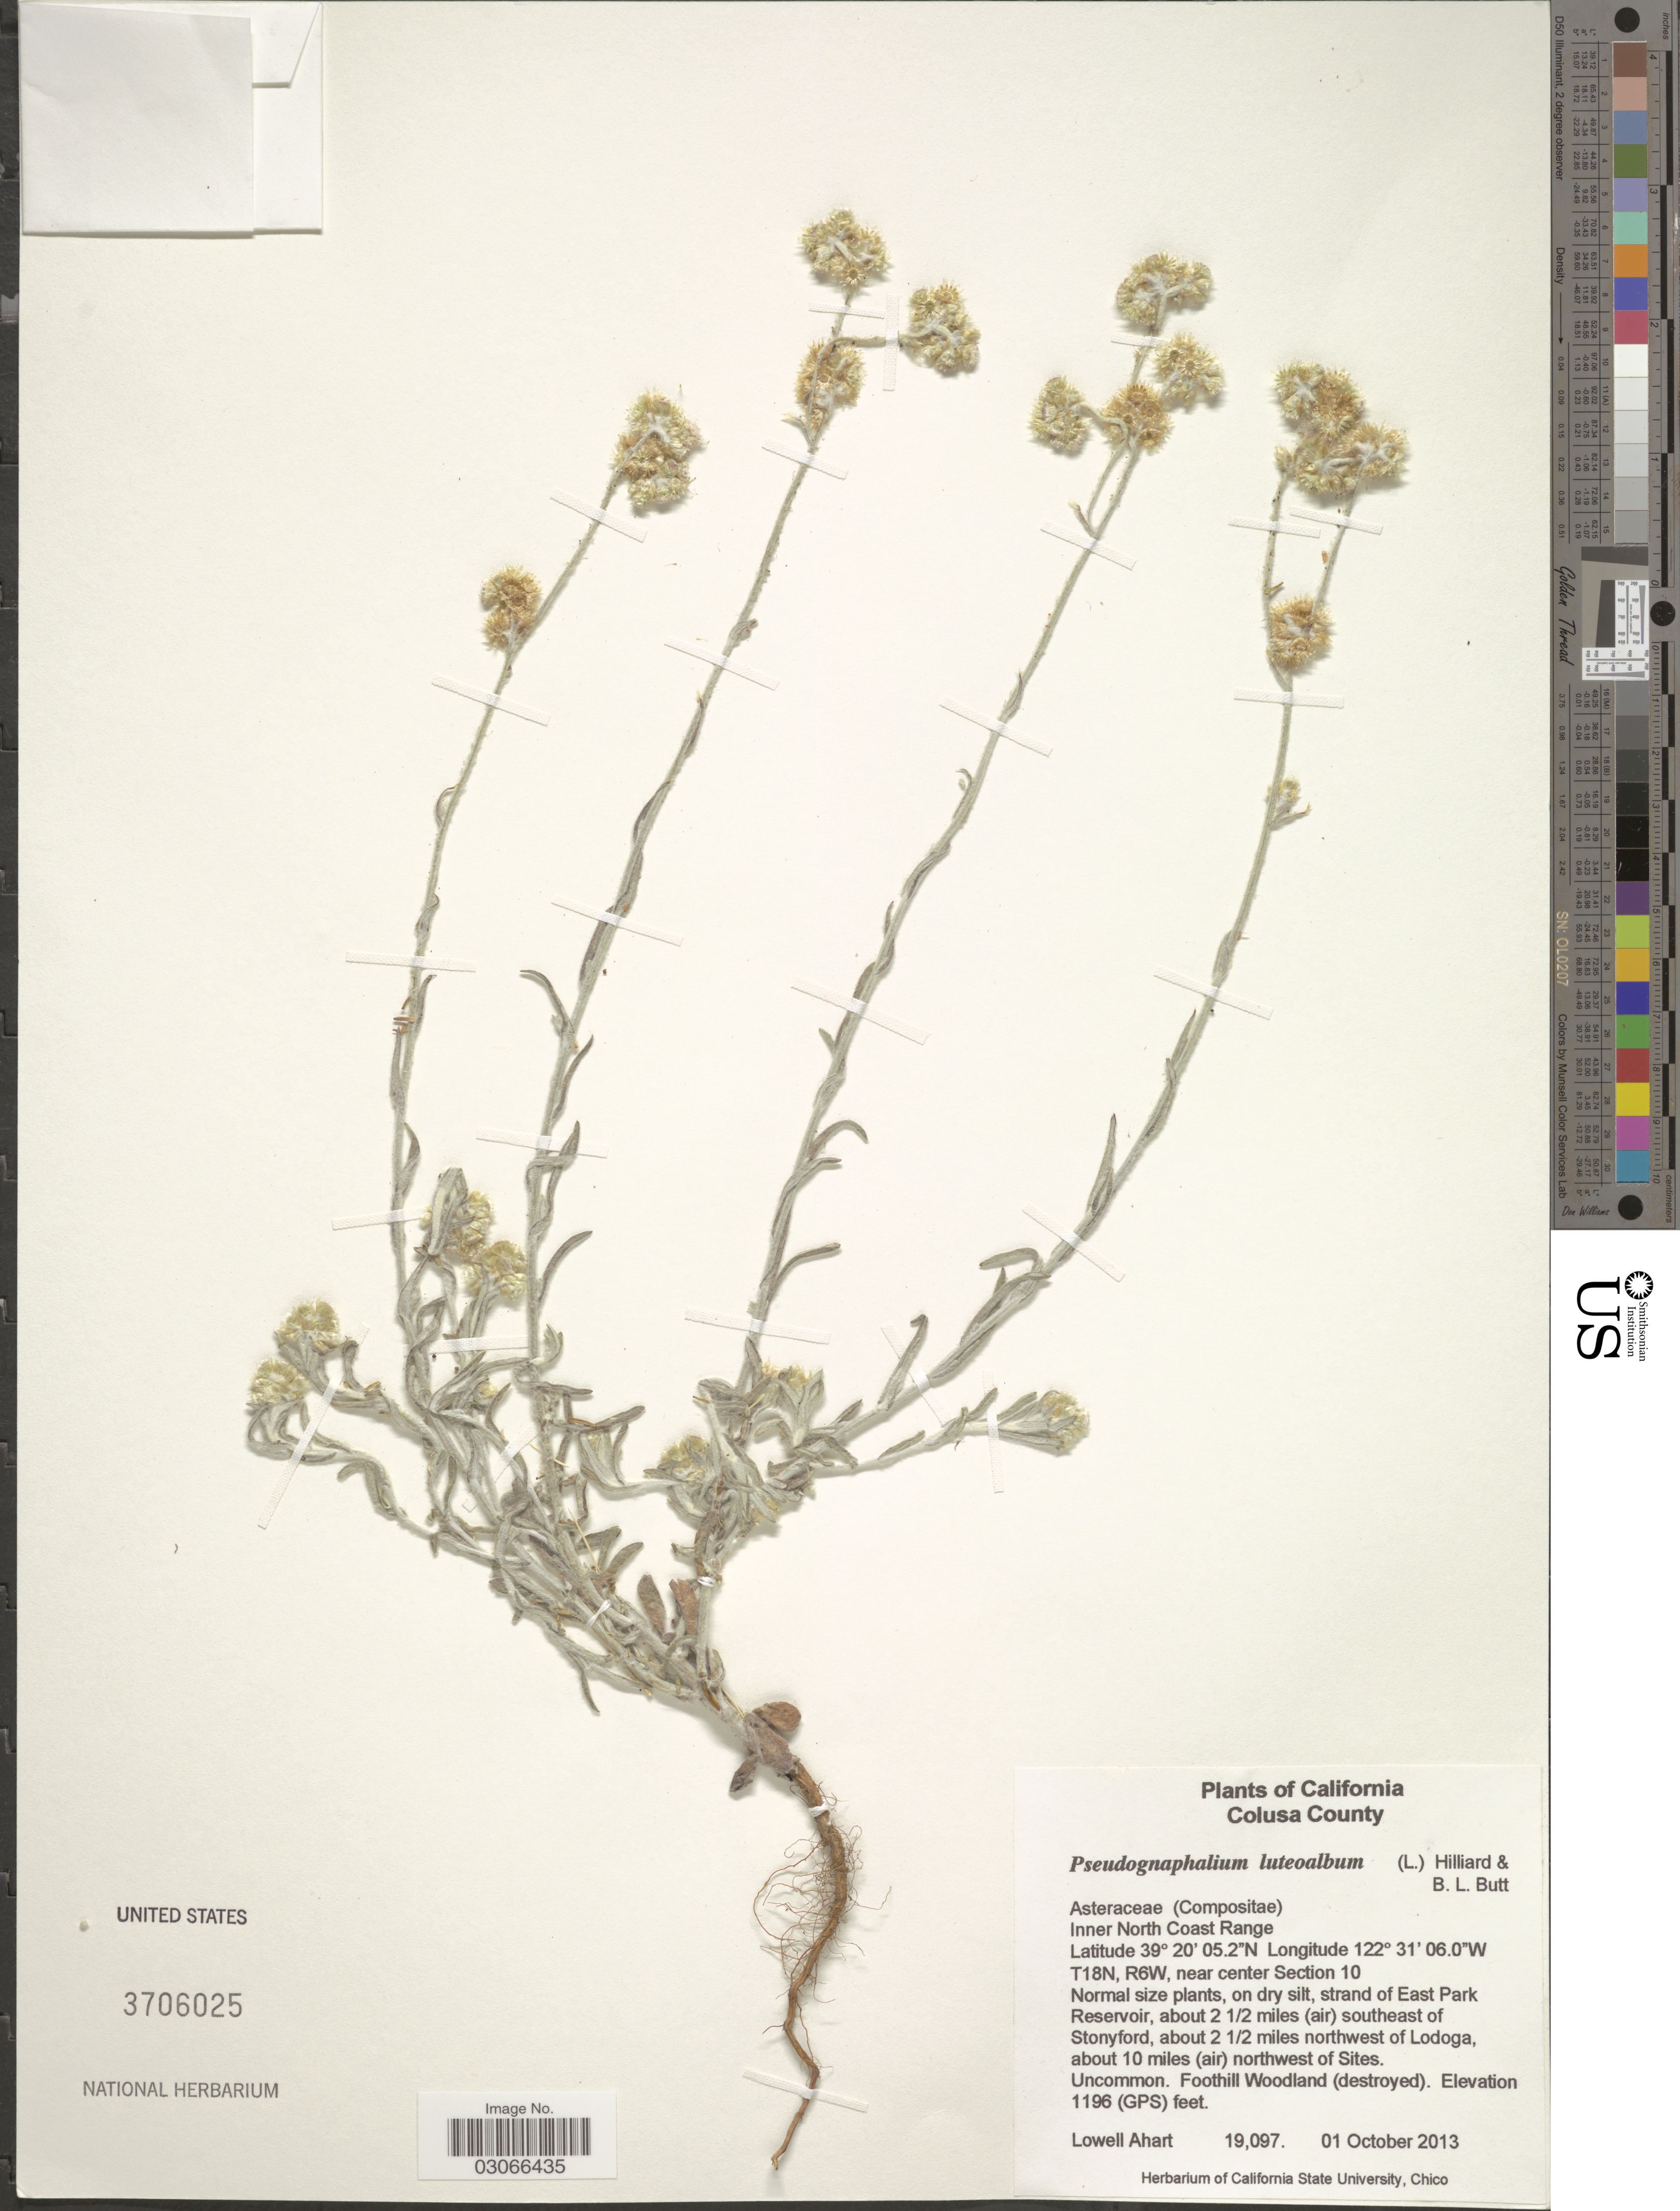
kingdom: Plantae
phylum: Tracheophyta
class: Magnoliopsida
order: Asterales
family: Asteraceae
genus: Pseudognaphalium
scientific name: Pseudognaphalium luteoalbum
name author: (L.) Hilliard & B.L. Burtt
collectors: L. Ahart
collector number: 19097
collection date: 2013-10-01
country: United States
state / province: California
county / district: Colusa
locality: Colusa County. Inner North Coast Range. T18N, R6W, near center Section 10 Normal size plants, on dry silt , strand of East Park Reservoir, about 2½ miles (air) southeast of Stonyford, about 2½ miles northwest of Lodoga, about 10 miles (air) northwest of Sites.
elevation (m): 365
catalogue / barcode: US 3706025